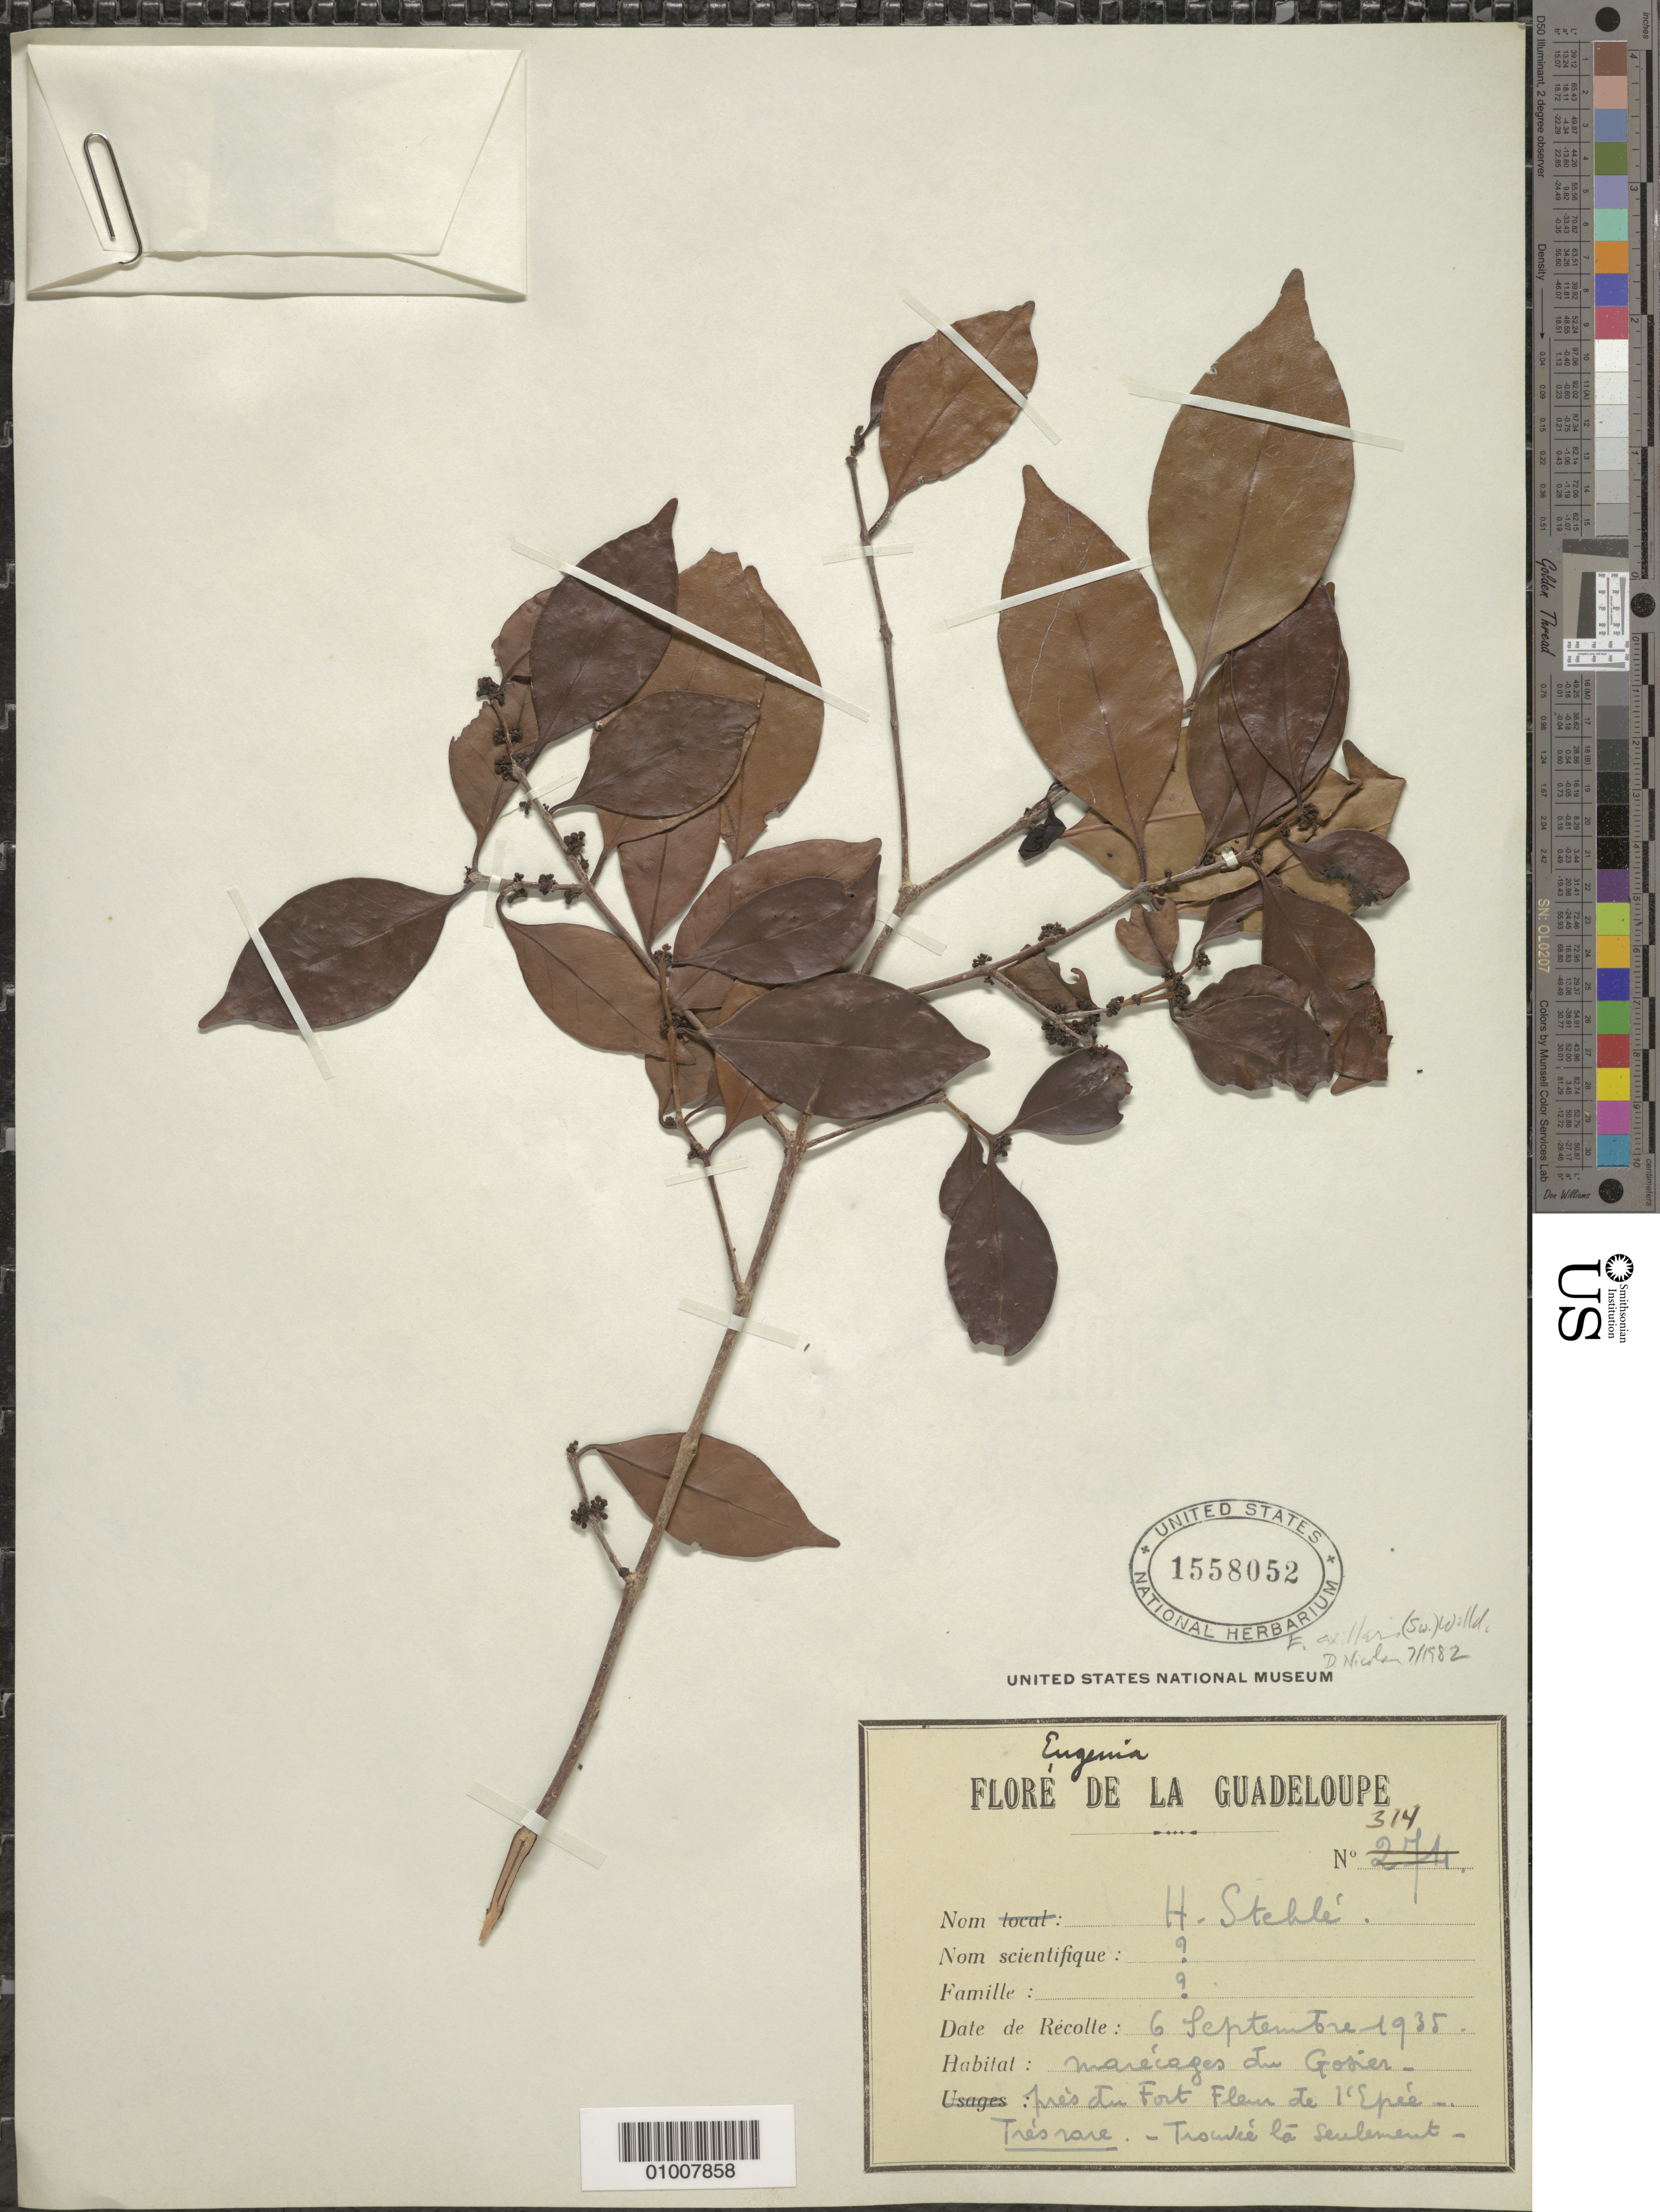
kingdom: Plantae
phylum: Tracheophyta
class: Magnoliopsida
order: Myrtales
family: Myrtaceae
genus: Eugenia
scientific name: Eugenia axillaris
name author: (Sw.) Willd.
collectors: H. Stehlé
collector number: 314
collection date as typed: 06 Sep 1935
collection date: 1935-09-06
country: Guadeloupe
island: Basse Terre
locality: Near Fort Fleur de l'Epée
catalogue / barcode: US 1558052